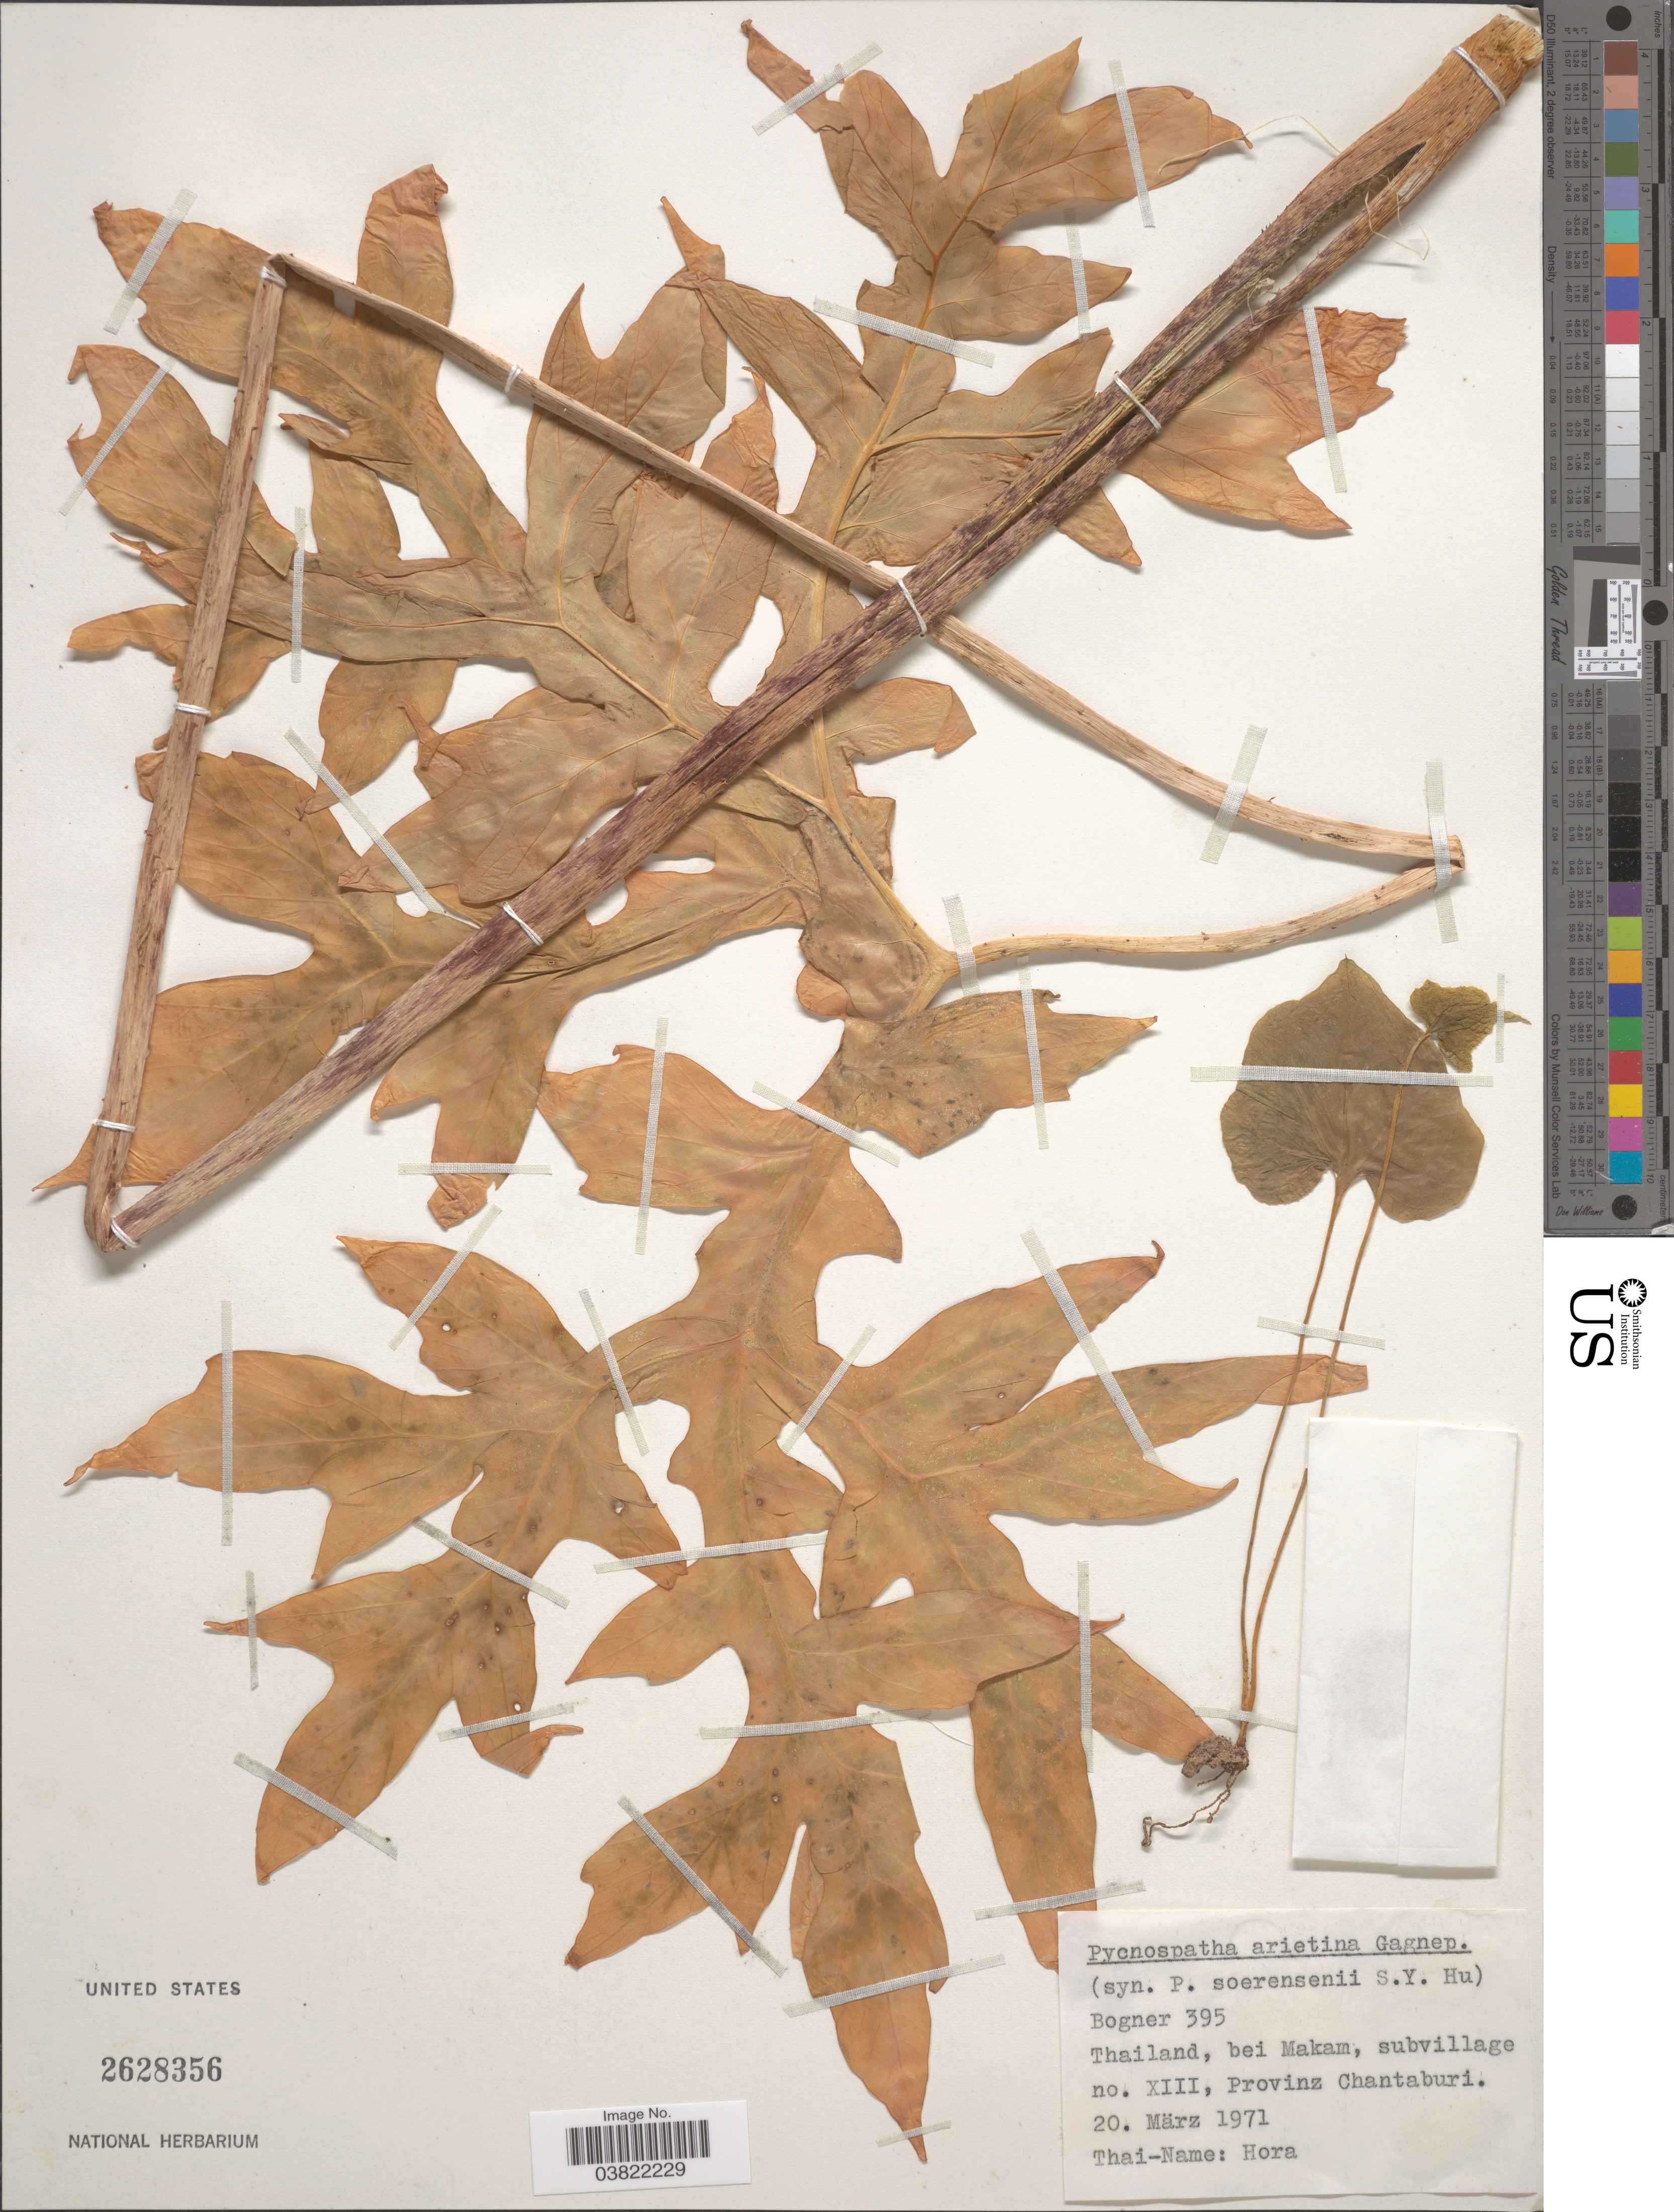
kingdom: Plantae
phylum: Tracheophyta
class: Liliopsida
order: Alismatales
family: Araceae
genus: Pycnospatha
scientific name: Pycnospatha arietina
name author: Gagnep.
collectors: Bogner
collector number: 395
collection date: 1971-03-20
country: Thailand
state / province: Chanthaburi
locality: Bei Makam, subvillage.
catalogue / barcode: US 2628356